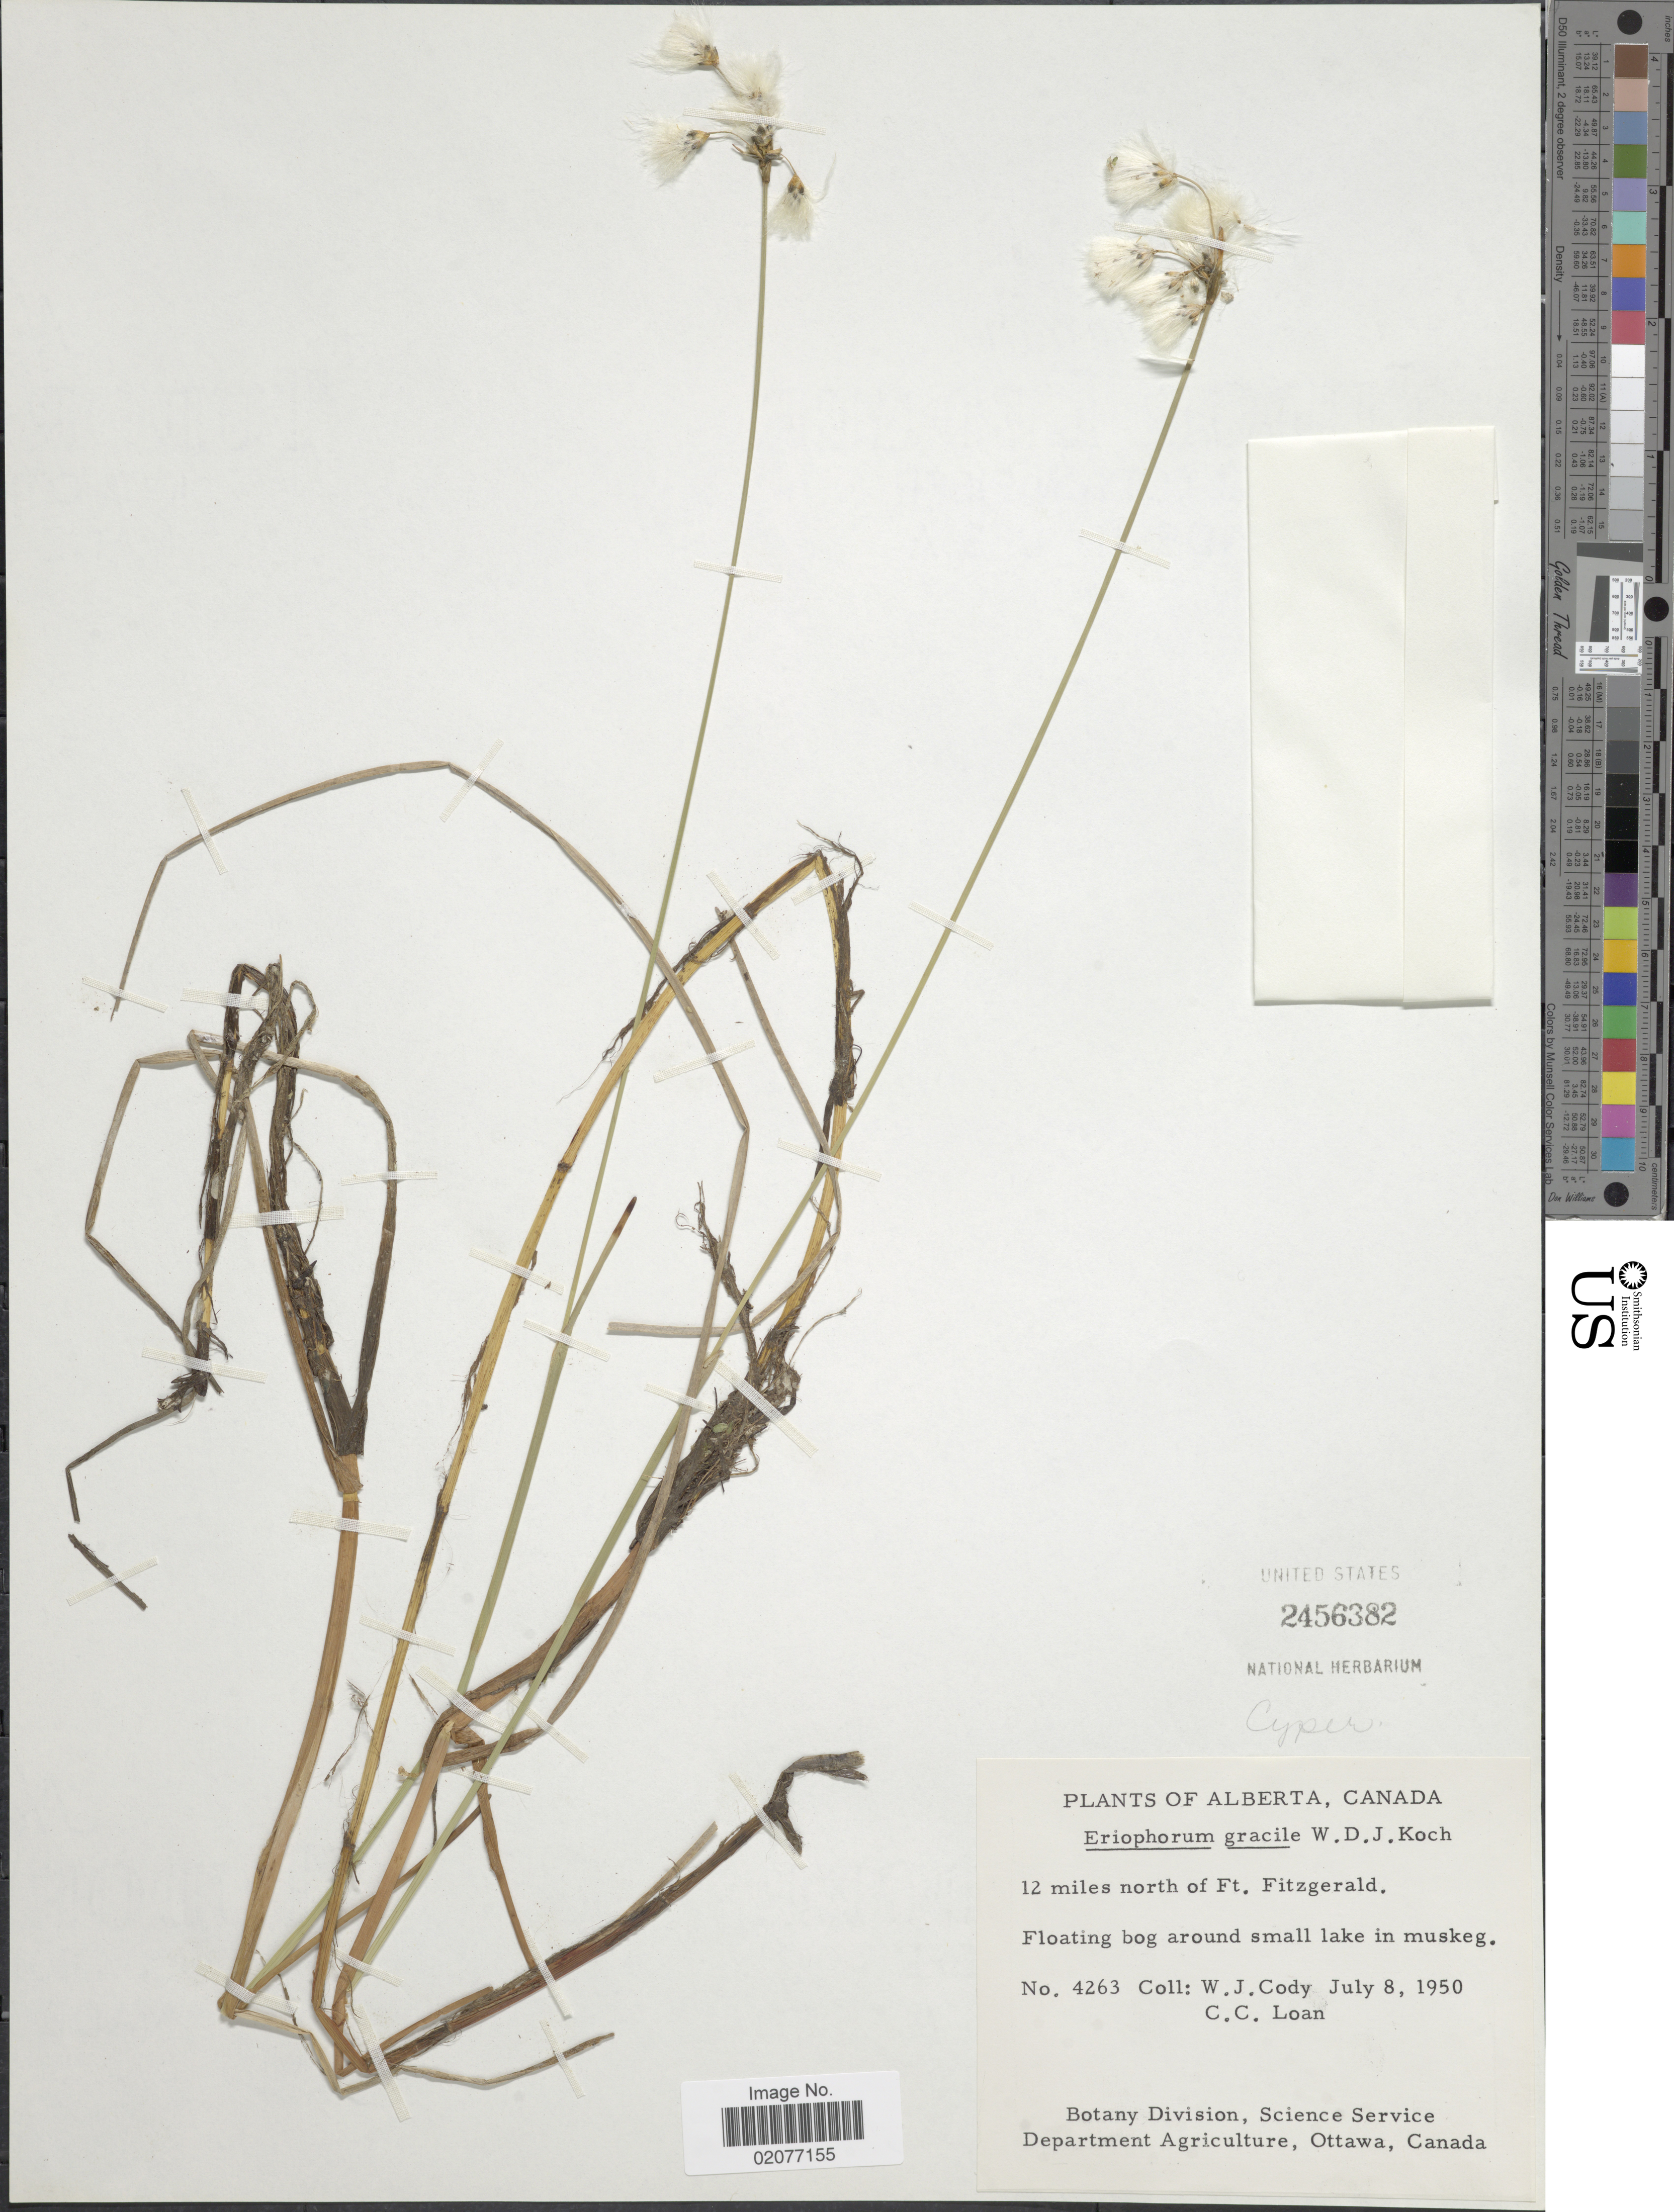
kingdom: Plantae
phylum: Tracheophyta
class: Liliopsida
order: Poales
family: Cyperaceae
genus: Eriophorum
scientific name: Eriophorum gracile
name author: W.D.J. Koch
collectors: W. Cody & C. Loan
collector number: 4263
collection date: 1950-07-08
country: Canada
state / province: Alberta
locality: Alberta, Canada.12 miles north of Ft. Fitzgerald.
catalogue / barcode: US 2456382